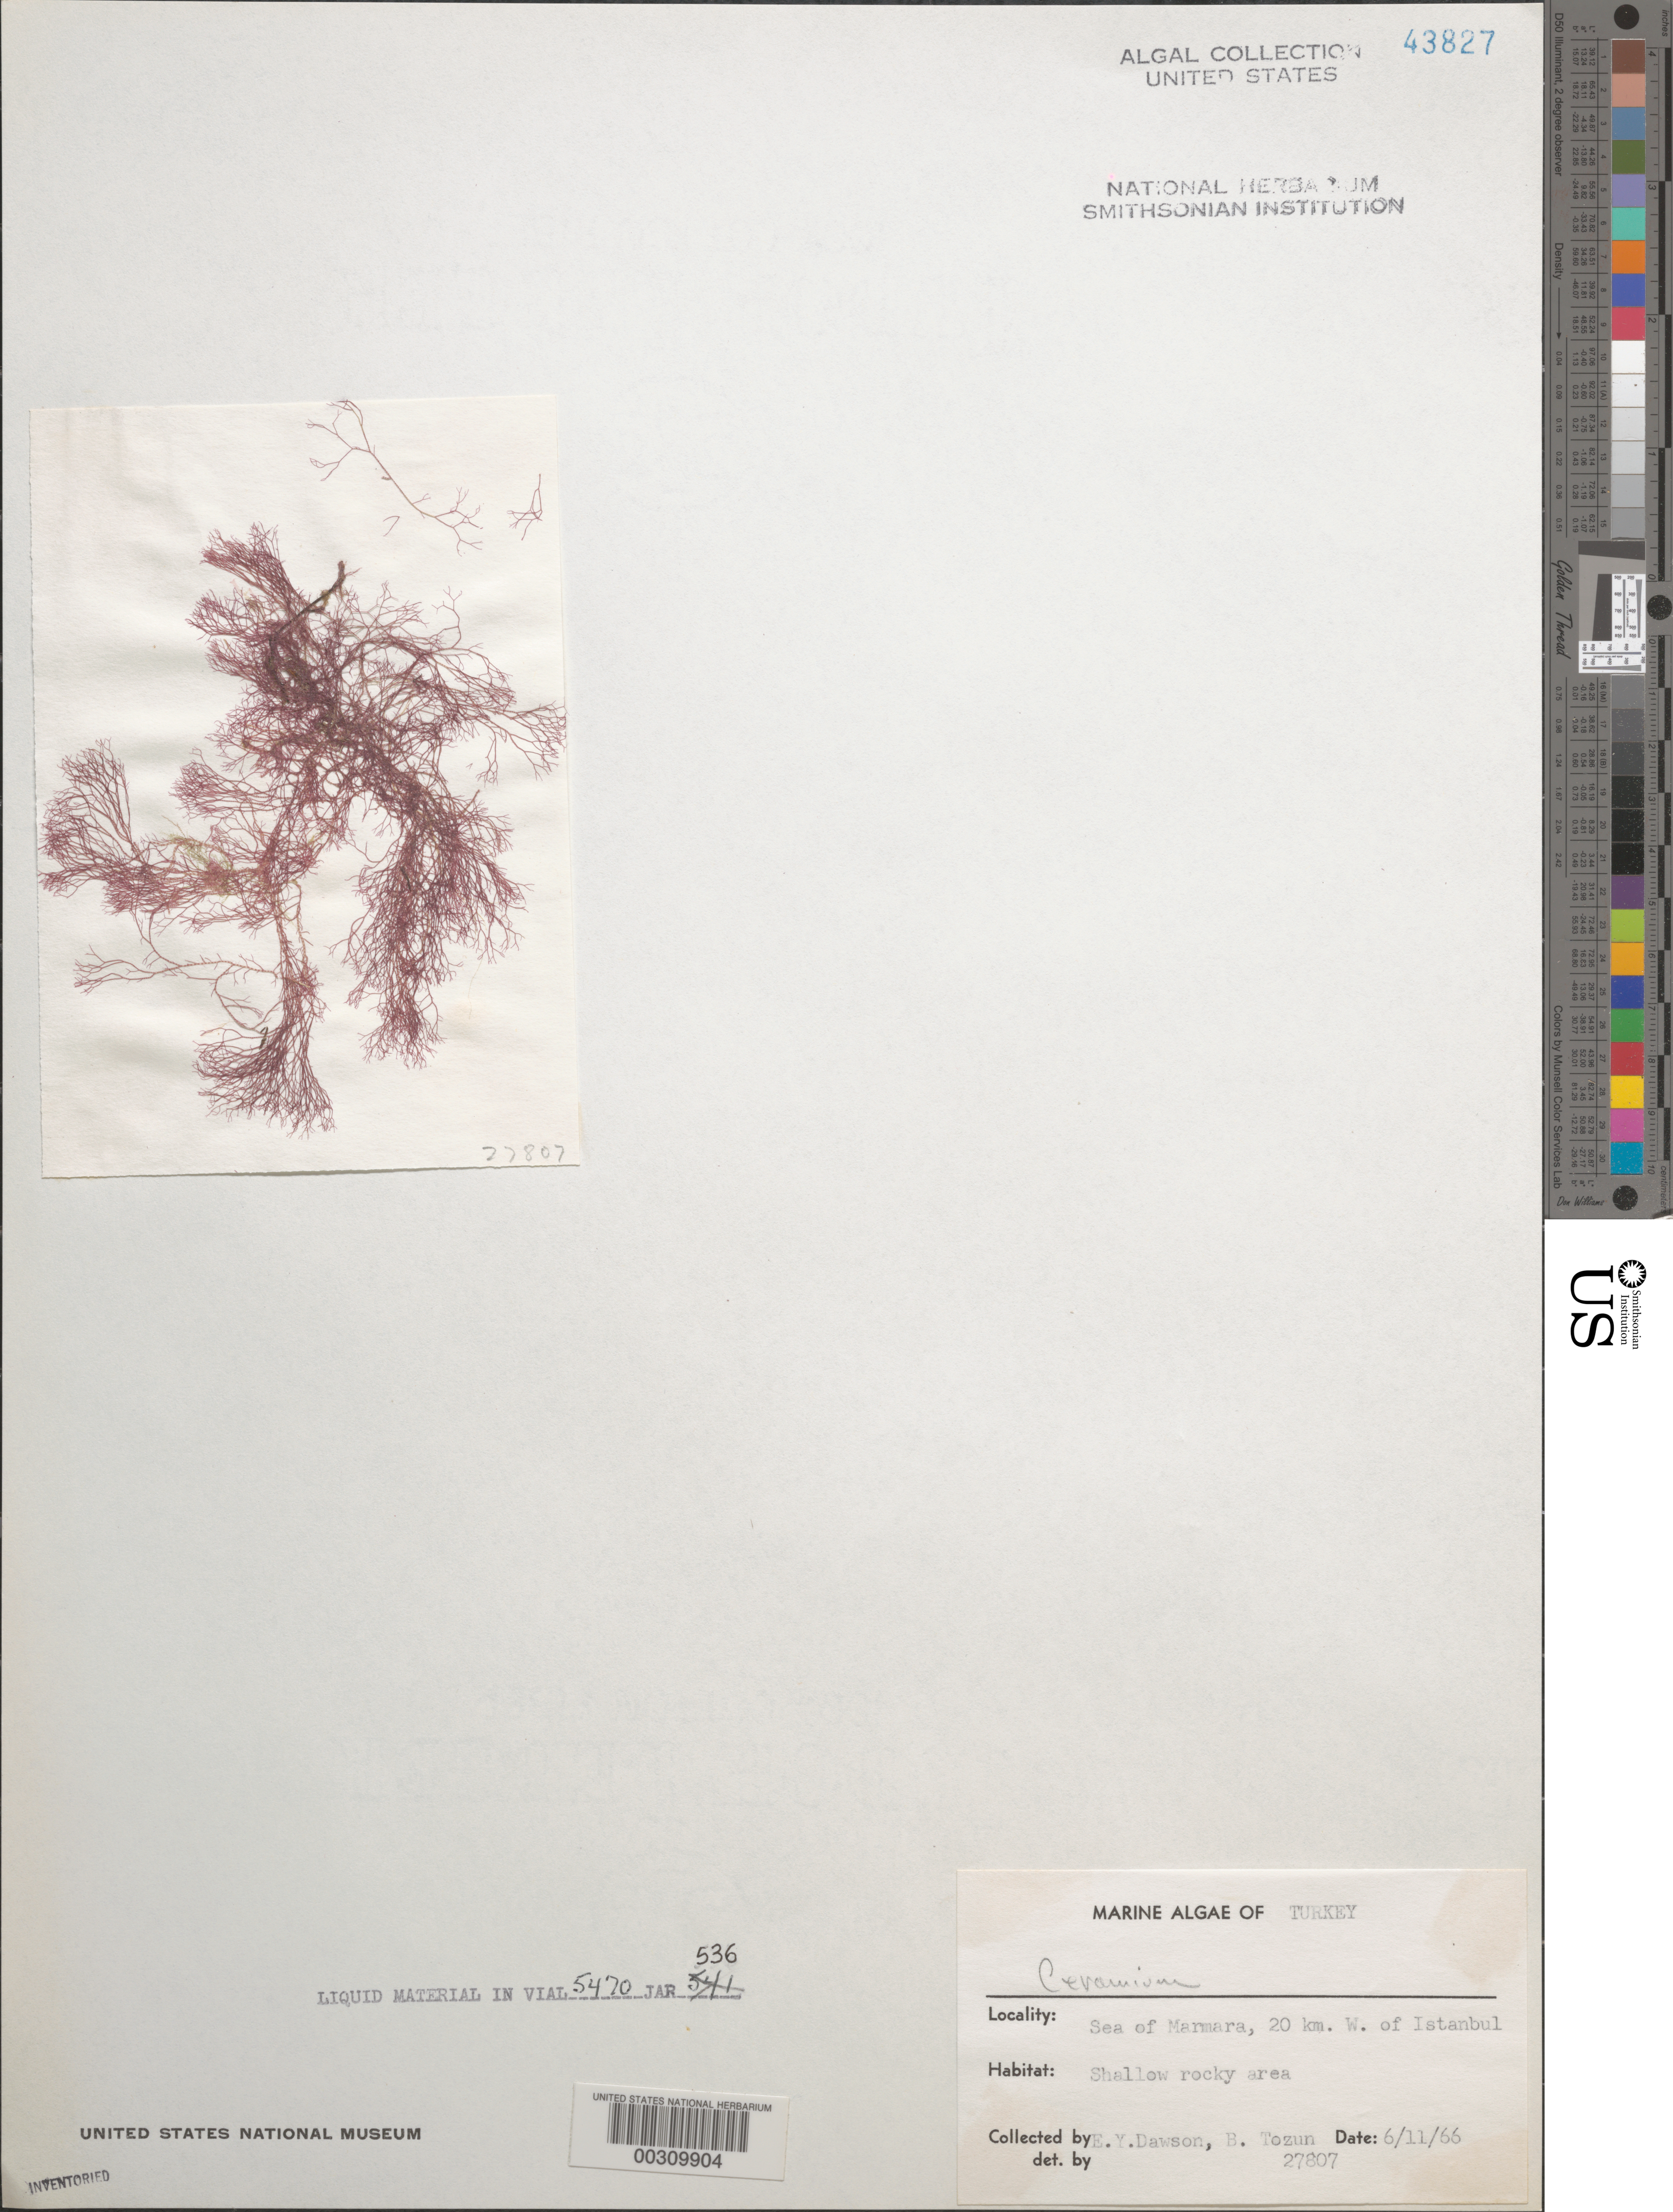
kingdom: Plantae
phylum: Rhodophyta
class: Florideophyceae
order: Ceramiales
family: Ceramiaceae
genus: Ceramium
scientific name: Ceramium sp.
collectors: E. Y. Dawson & B. Tozun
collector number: EYD 27807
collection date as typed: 11 Jun 1966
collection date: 1966-06-11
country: Turkey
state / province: Istanbul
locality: Sea of Marmara, 20 km west of Istanbul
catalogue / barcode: US 43827